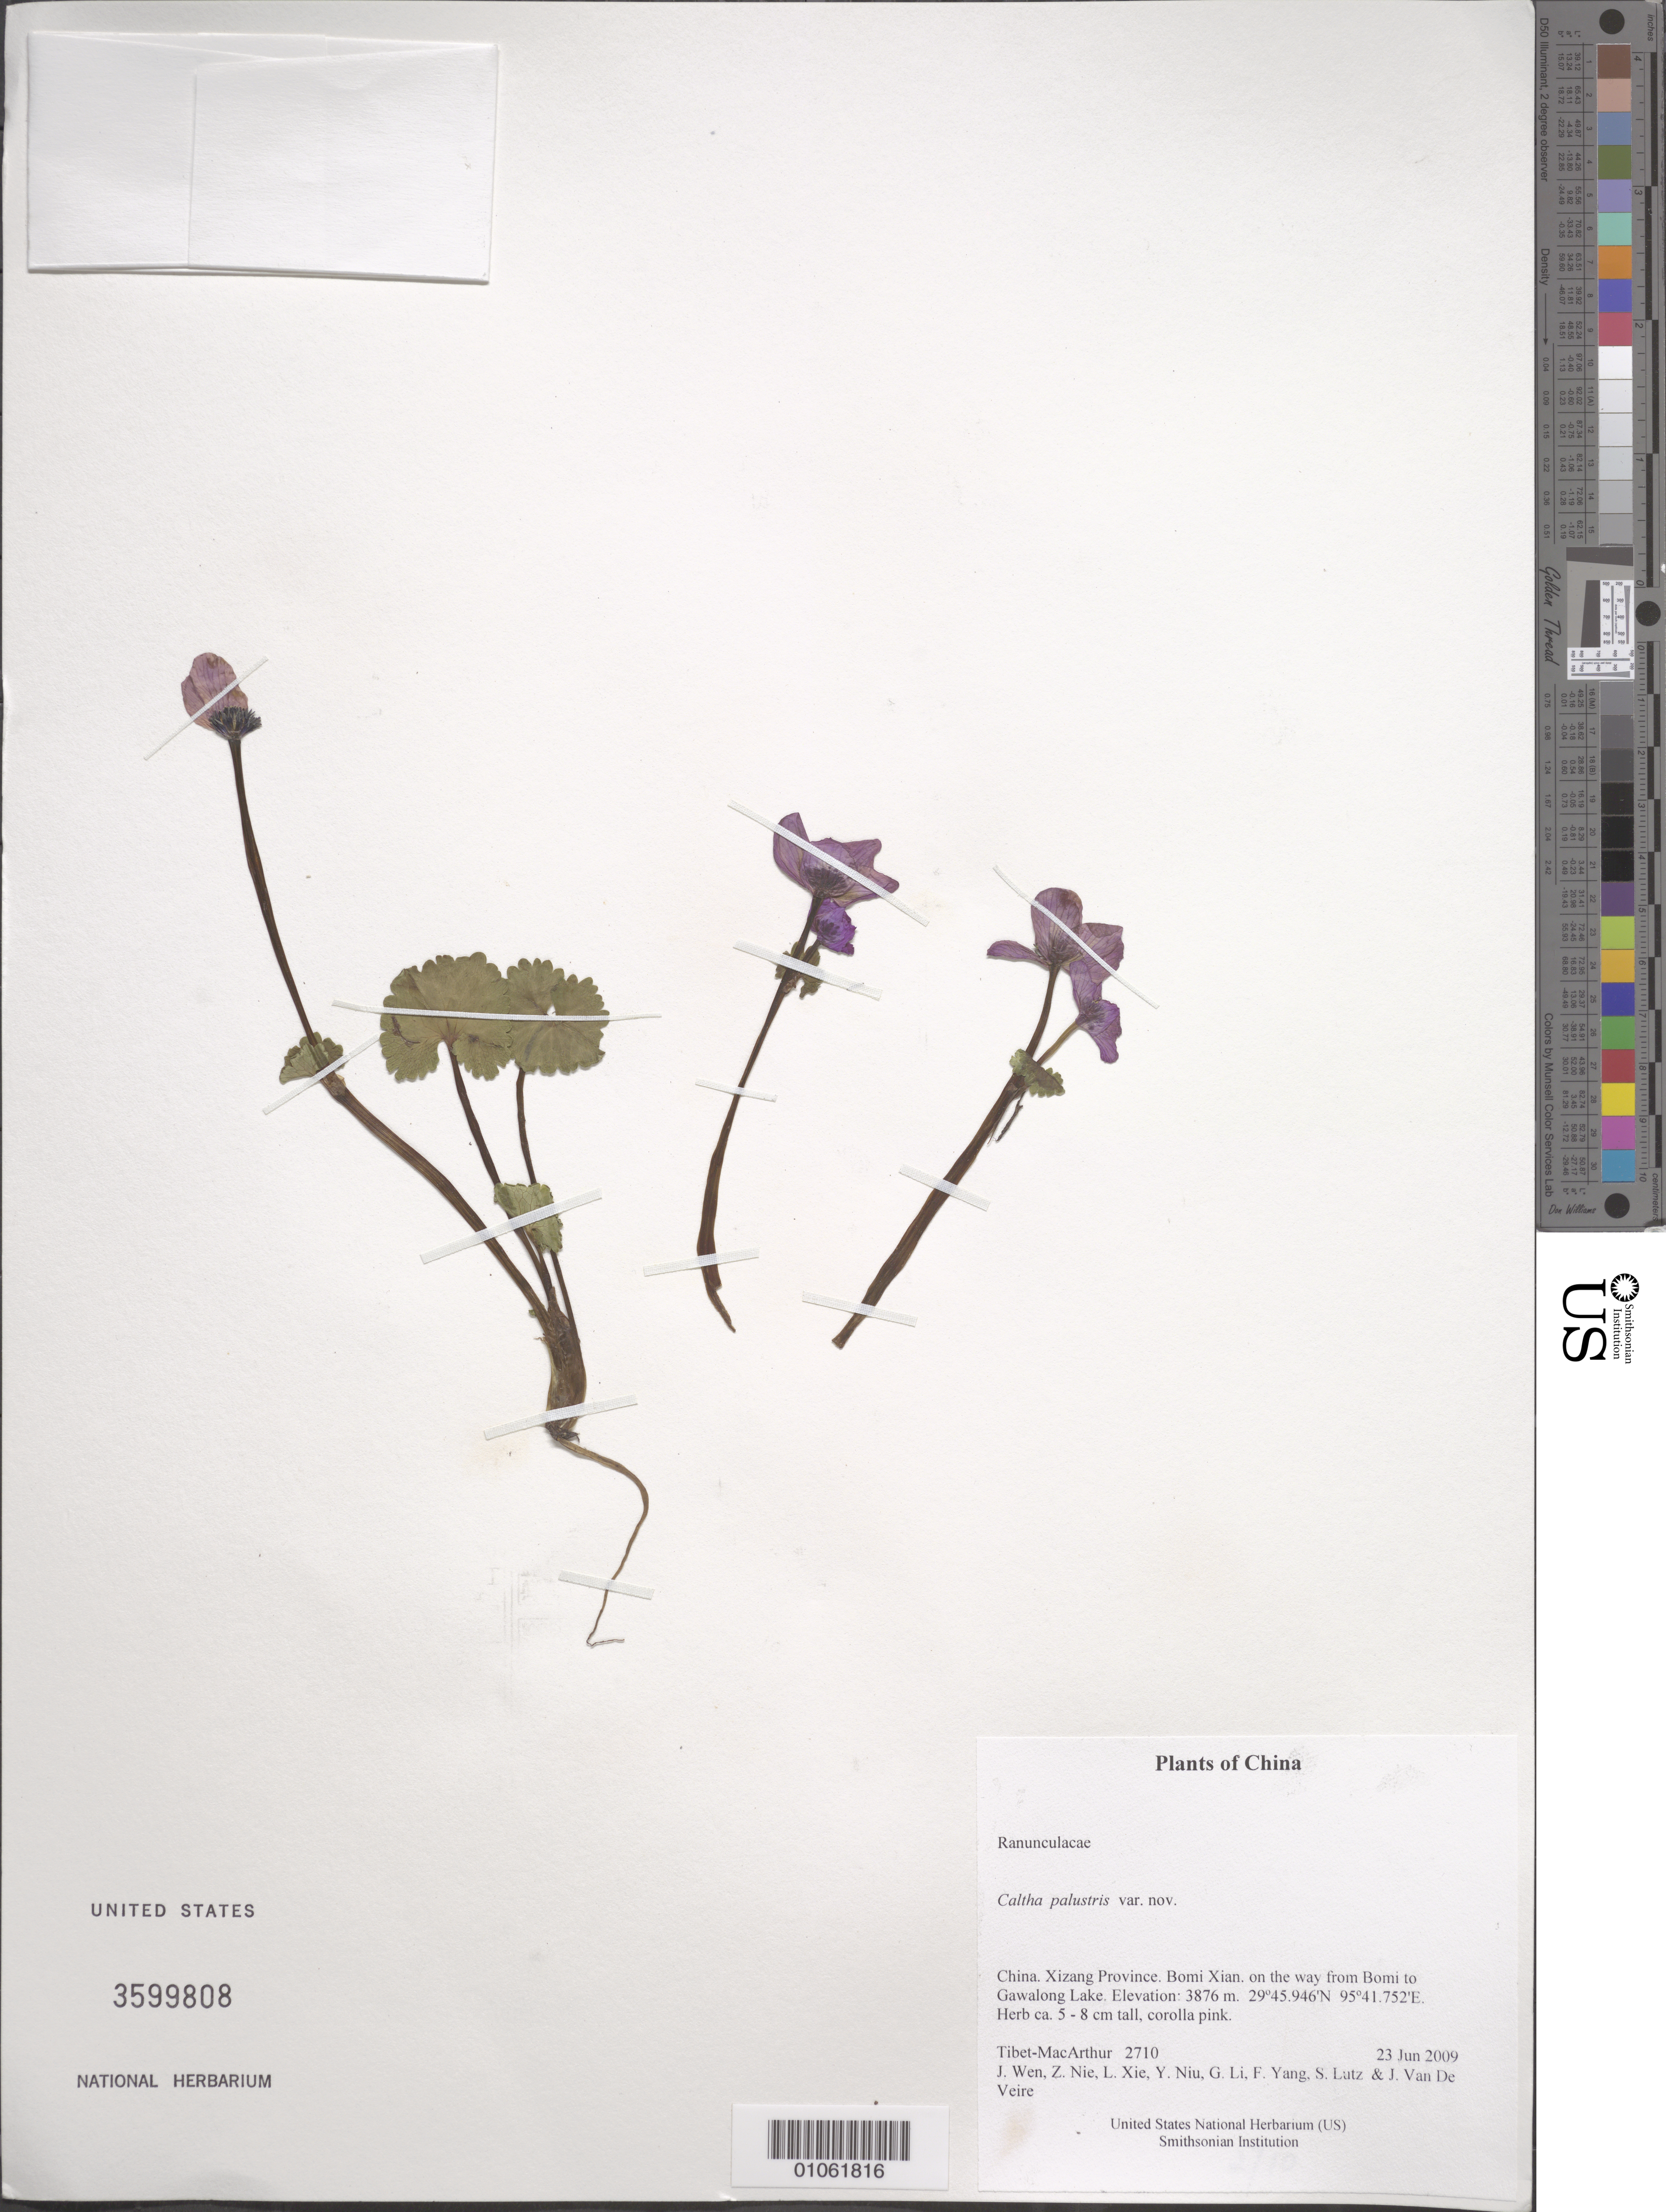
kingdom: Plantae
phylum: Tracheophyta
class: Magnoliopsida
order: Ranunculales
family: Ranunculaceae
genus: Caltha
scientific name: Caltha palustris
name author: L.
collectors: Tibet-MacArthur, J. Wen, Z. Nie, L. Xie, Y. Niu, G. Li, F. Yang, S. Lutz & J. Van De Veire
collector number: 2710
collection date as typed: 23 Jun 2009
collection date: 2009-06-23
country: China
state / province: Xizang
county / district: Bomi Xian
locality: on the way from Bomi to Gawalong Lake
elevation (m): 3876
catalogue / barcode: US 3599808